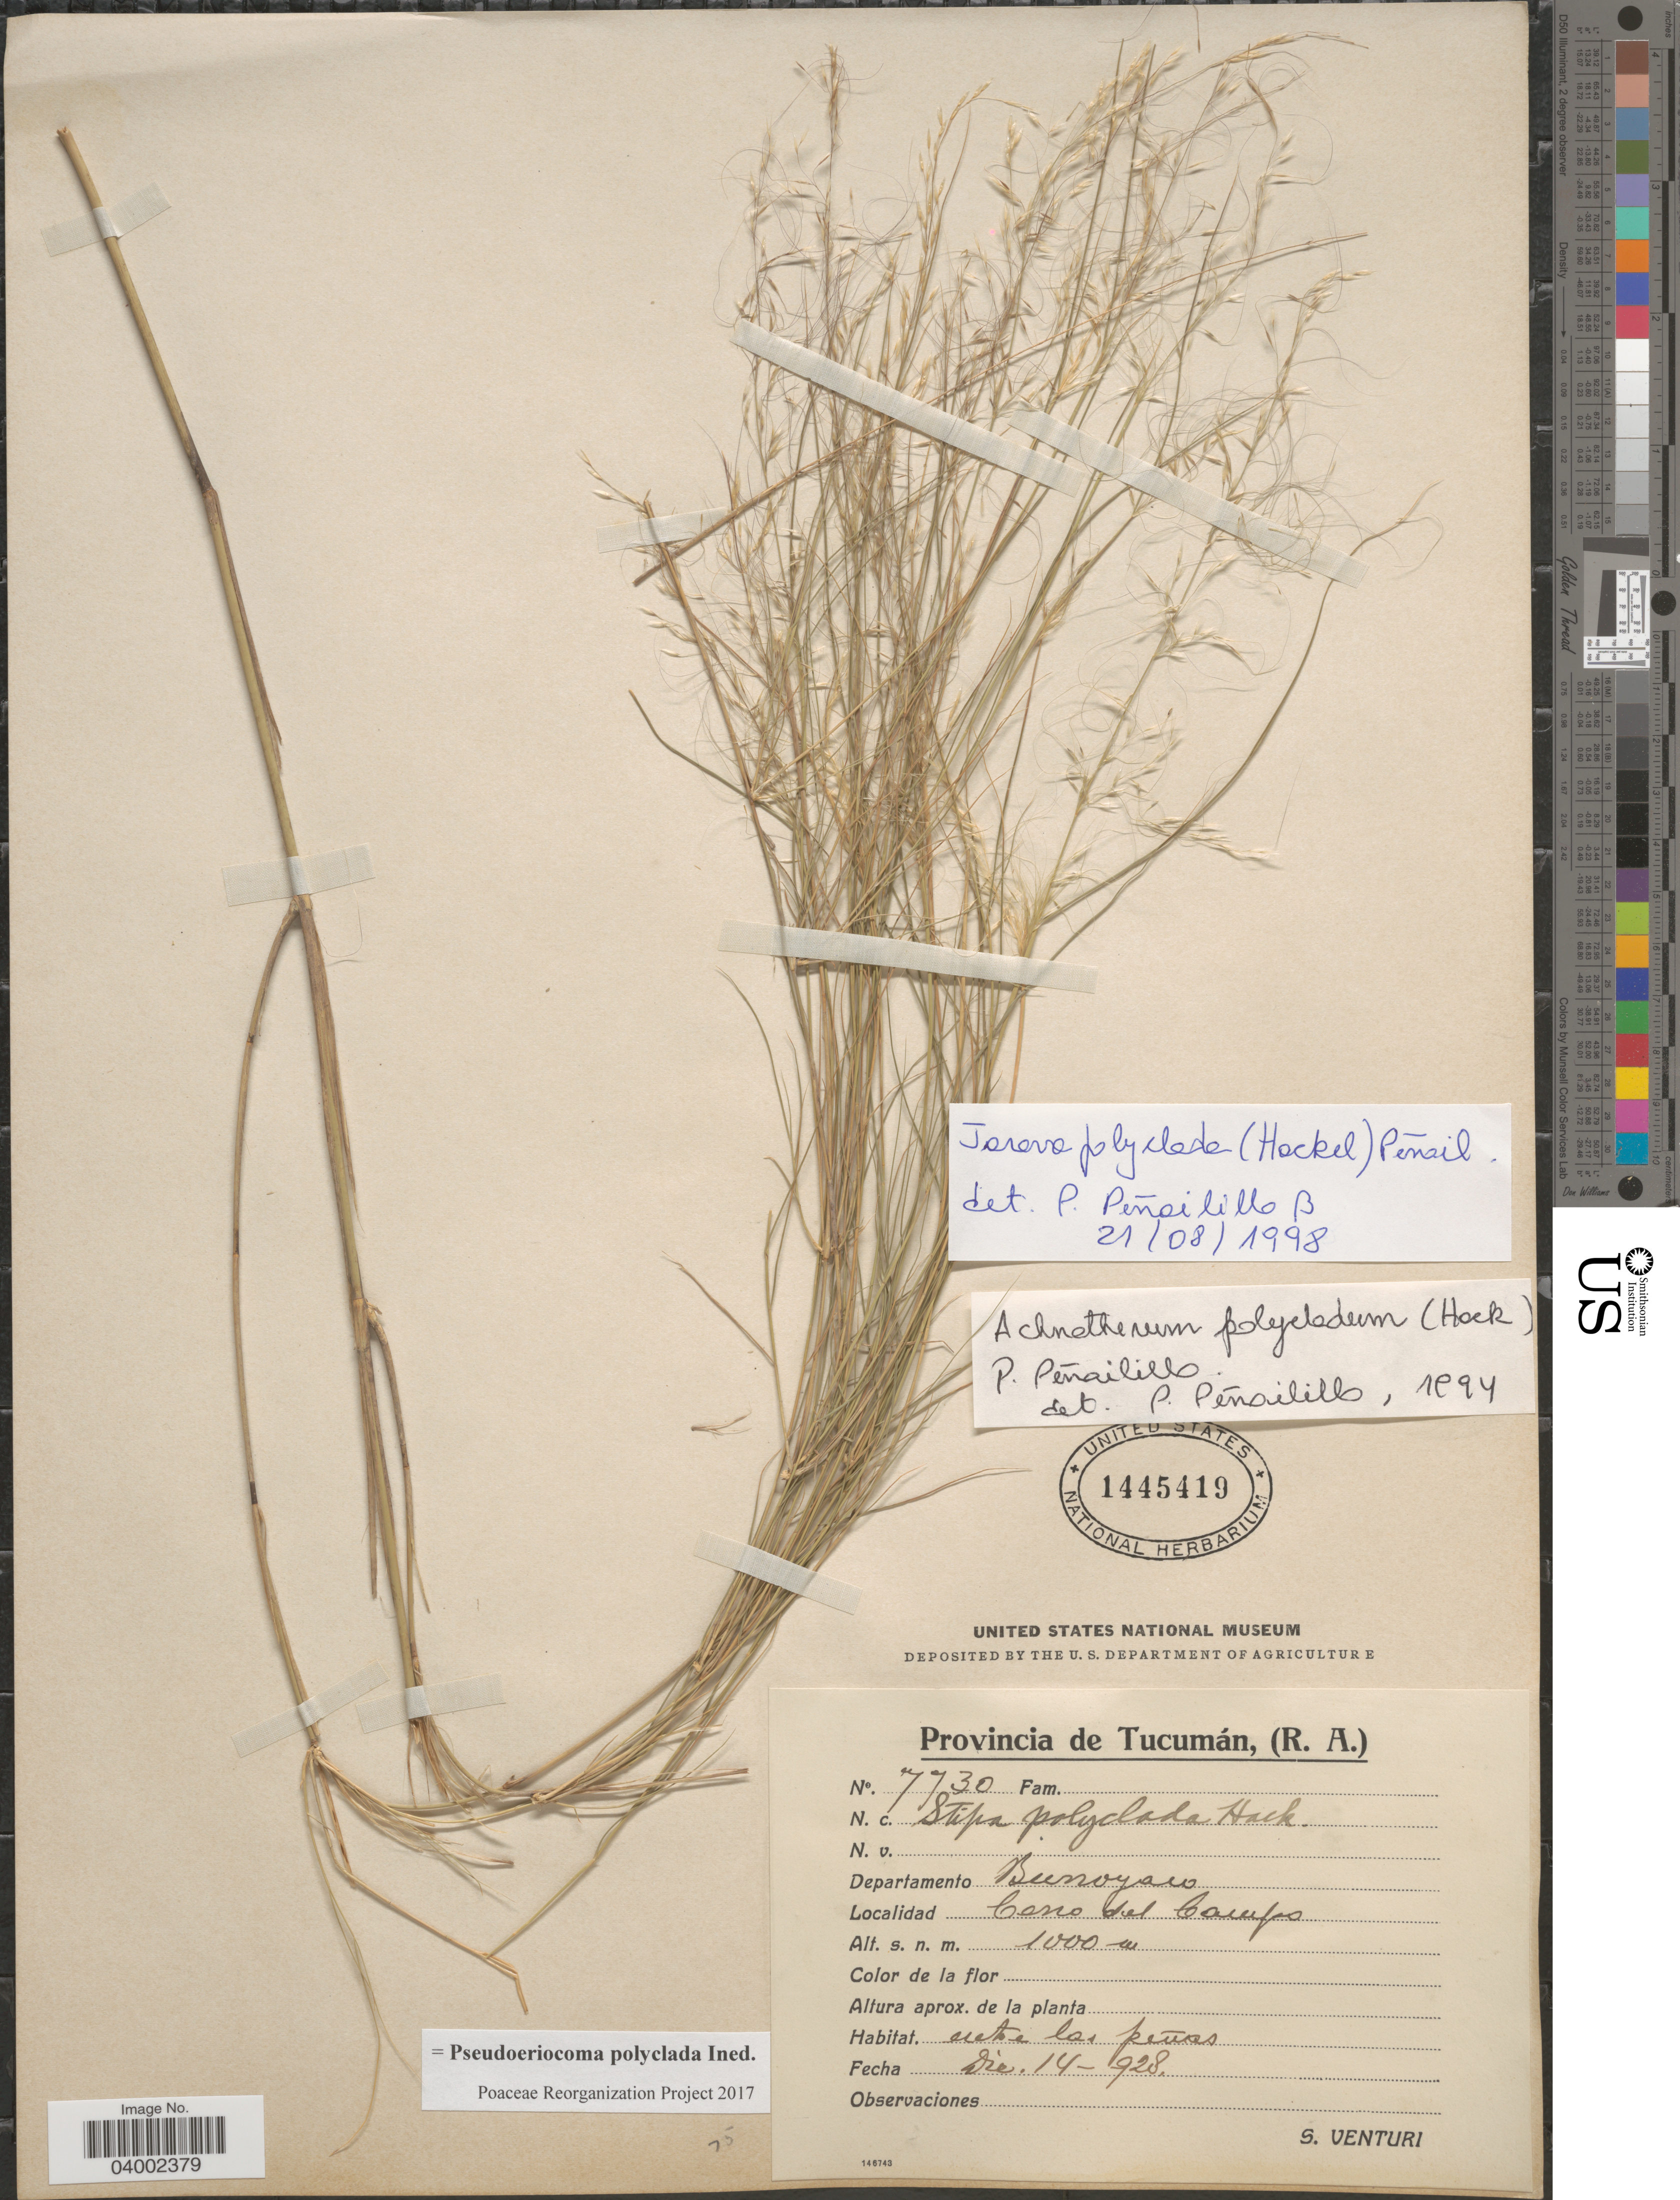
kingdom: Plantae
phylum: Tracheophyta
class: Liliopsida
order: Poales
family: Poaceae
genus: Pseudoeriocoma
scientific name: Pseudoeriocoma ployclada ined.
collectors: S. Venturi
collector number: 7730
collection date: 1928-12-14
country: Argentina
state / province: Tucuman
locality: Departamento Burroyaco. Cerro del Campo.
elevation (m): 1000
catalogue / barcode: US 1445419